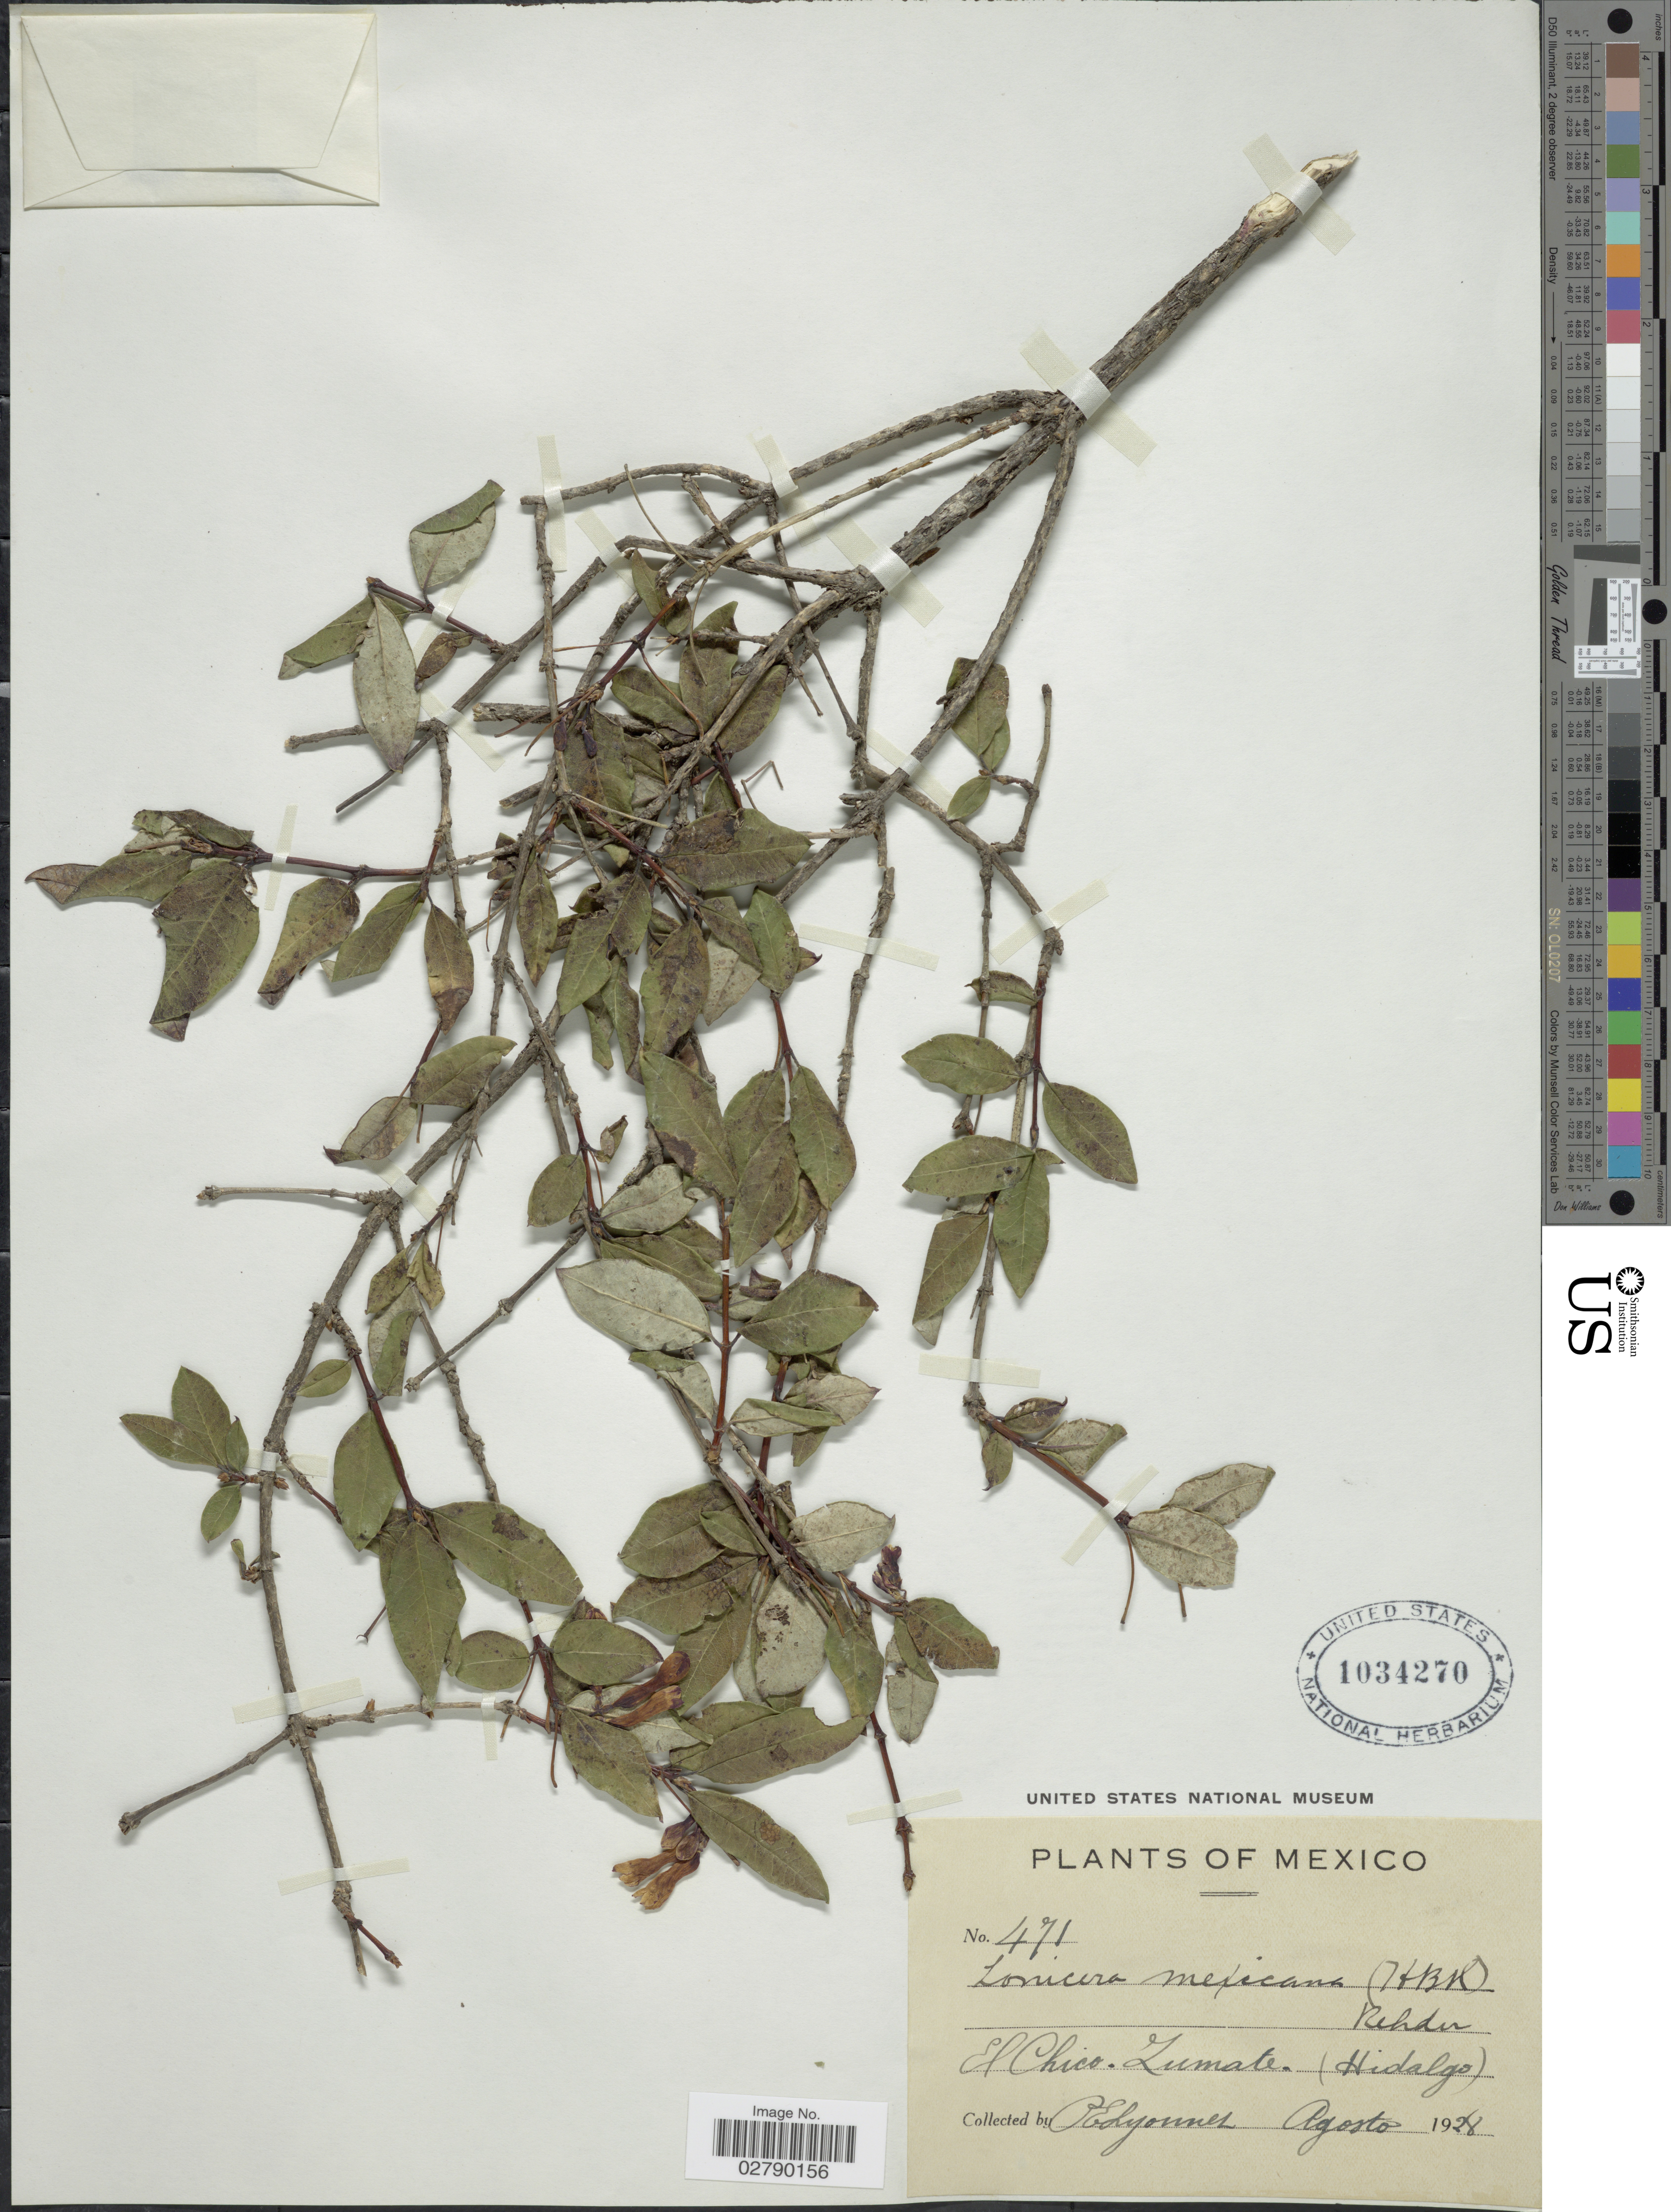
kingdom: Plantae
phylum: Tracheophyta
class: Magnoliopsida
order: Dipsacales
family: Caprifoliaceae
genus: Lonicera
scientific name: Lonicera mexicana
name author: (Kunth) Rehder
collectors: P. Lyonnet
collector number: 471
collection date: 1928-08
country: Mexico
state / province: Hidalgo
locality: El Chico. Zumate.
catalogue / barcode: US 1034270